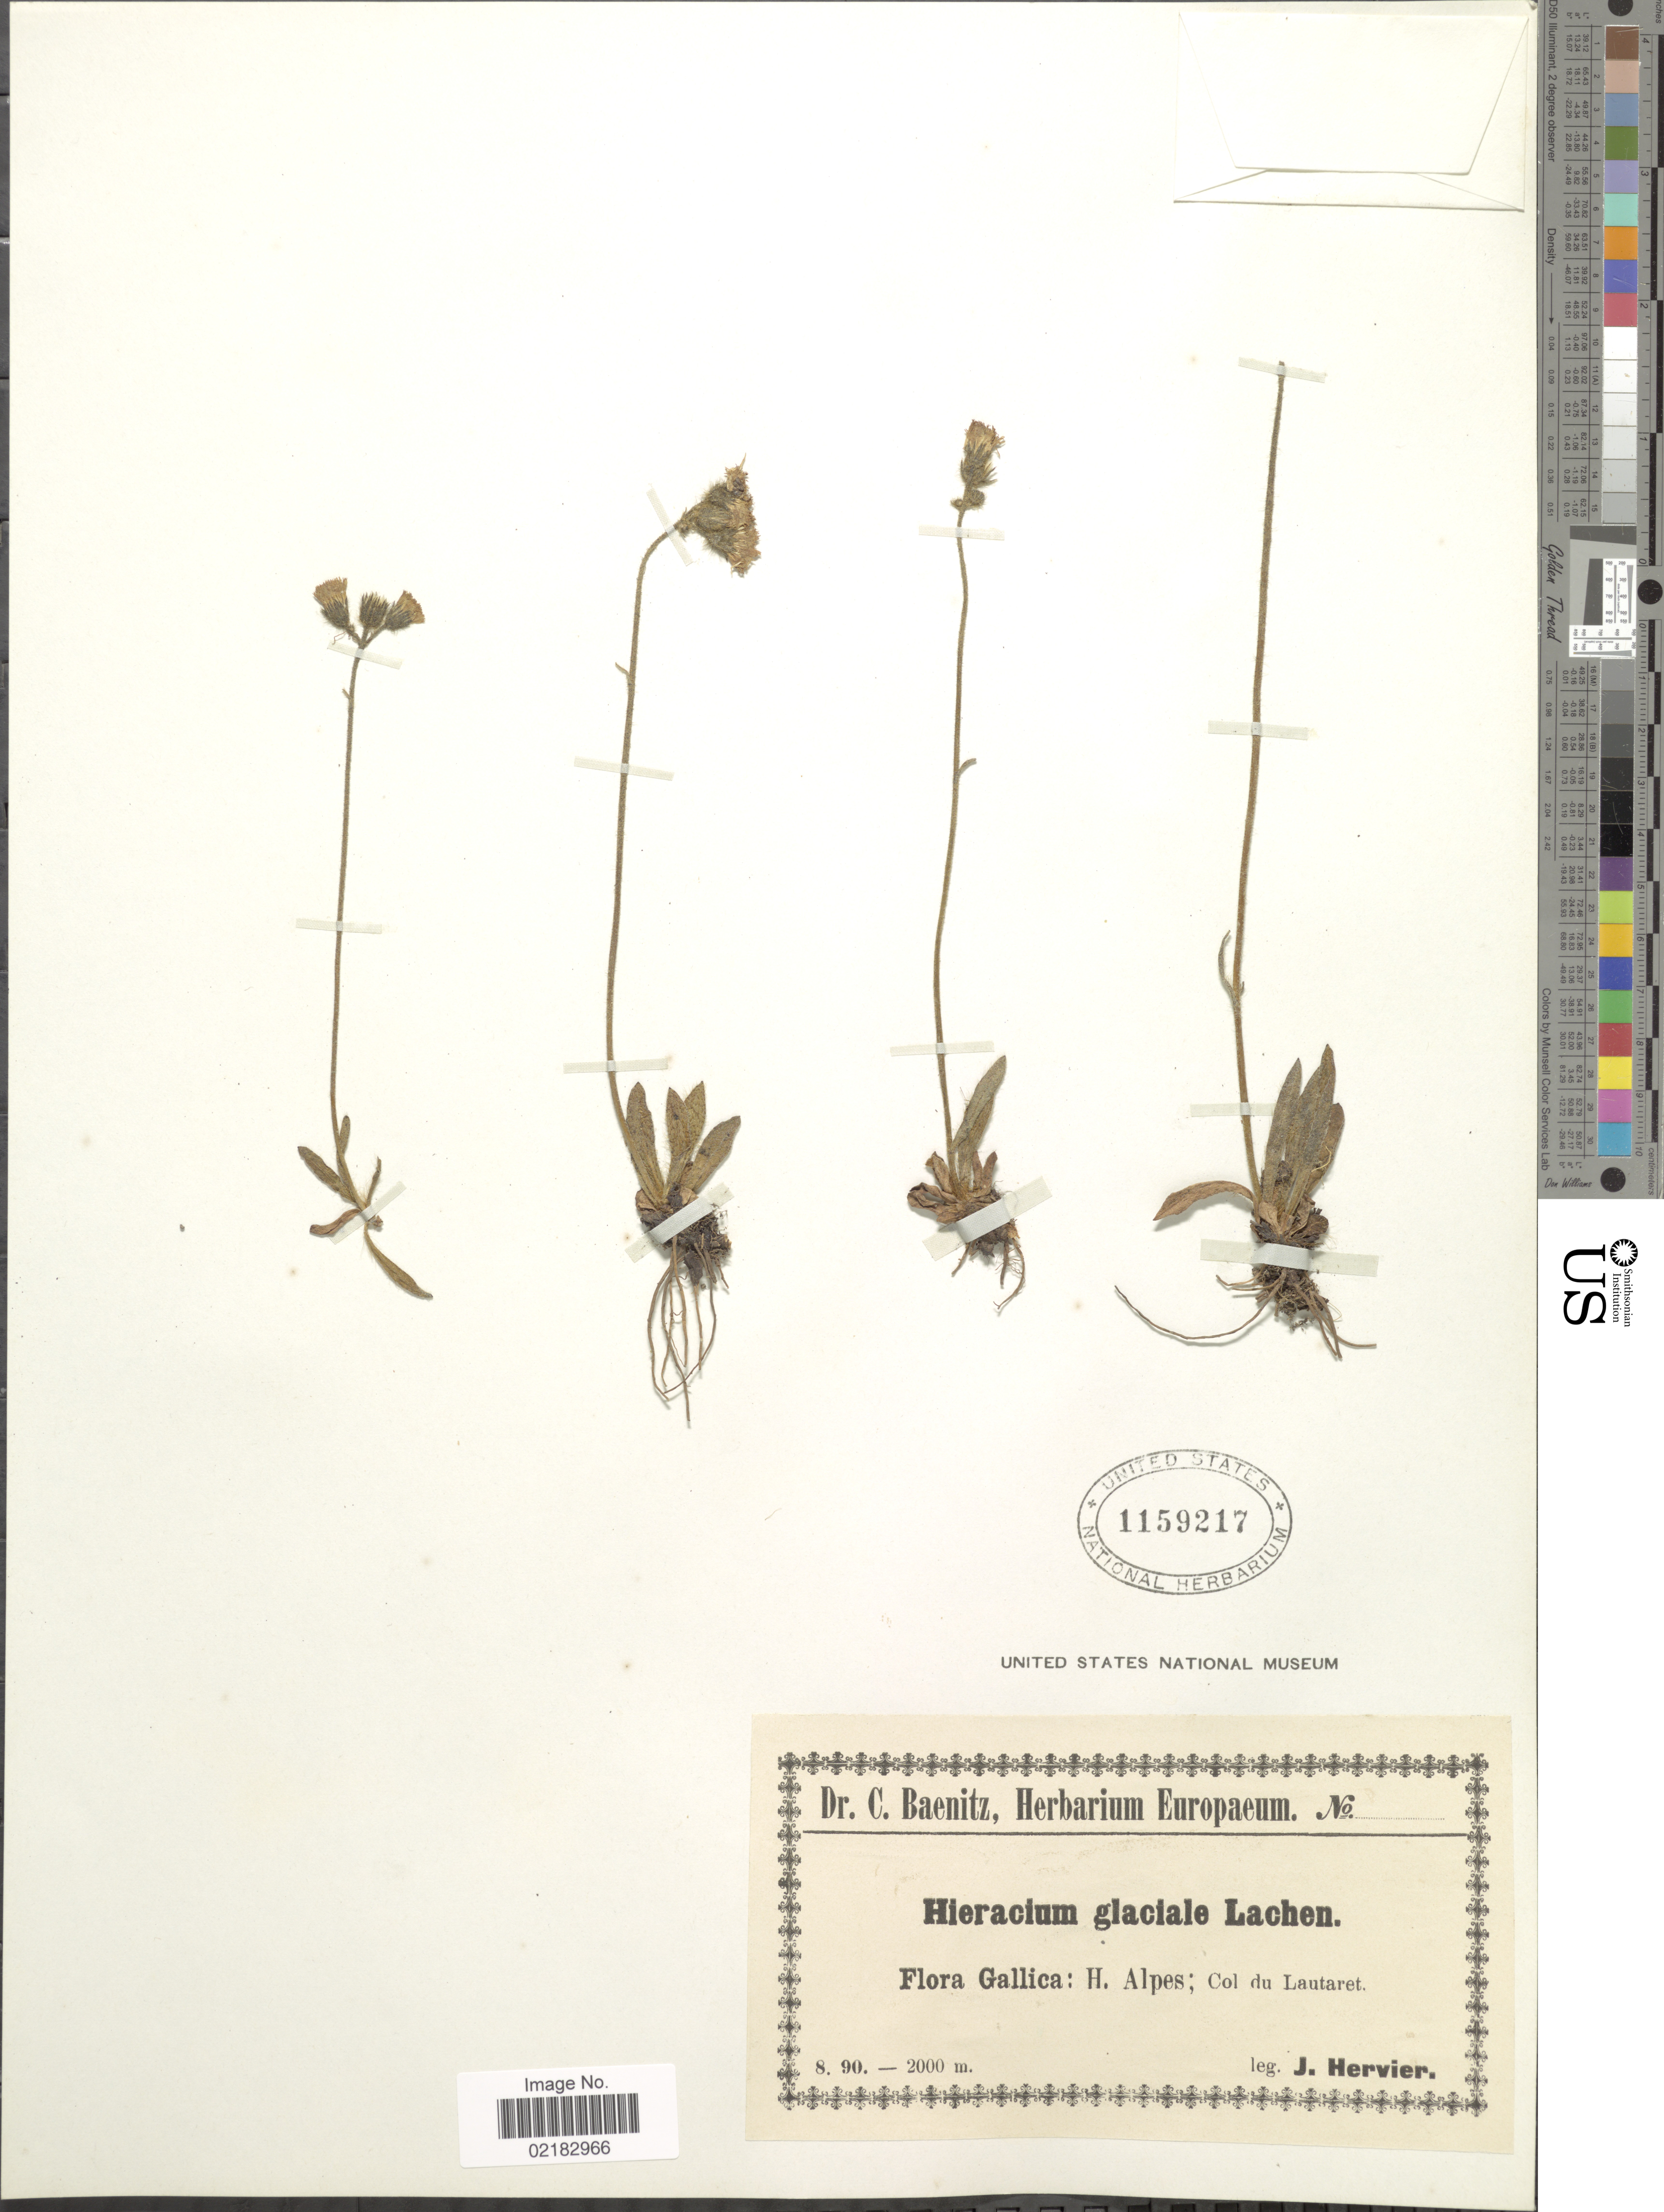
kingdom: Plantae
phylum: Tracheophyta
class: Magnoliopsida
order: Asterales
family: Asteraceae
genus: Hieracium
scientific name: Hieracium glaciale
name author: Reyn.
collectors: J. Hervier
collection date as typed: Transcribed d/m/y: /8/90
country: France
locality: Gallica: H. Alpes; Col du Lautaret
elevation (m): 2000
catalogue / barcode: US 1159217